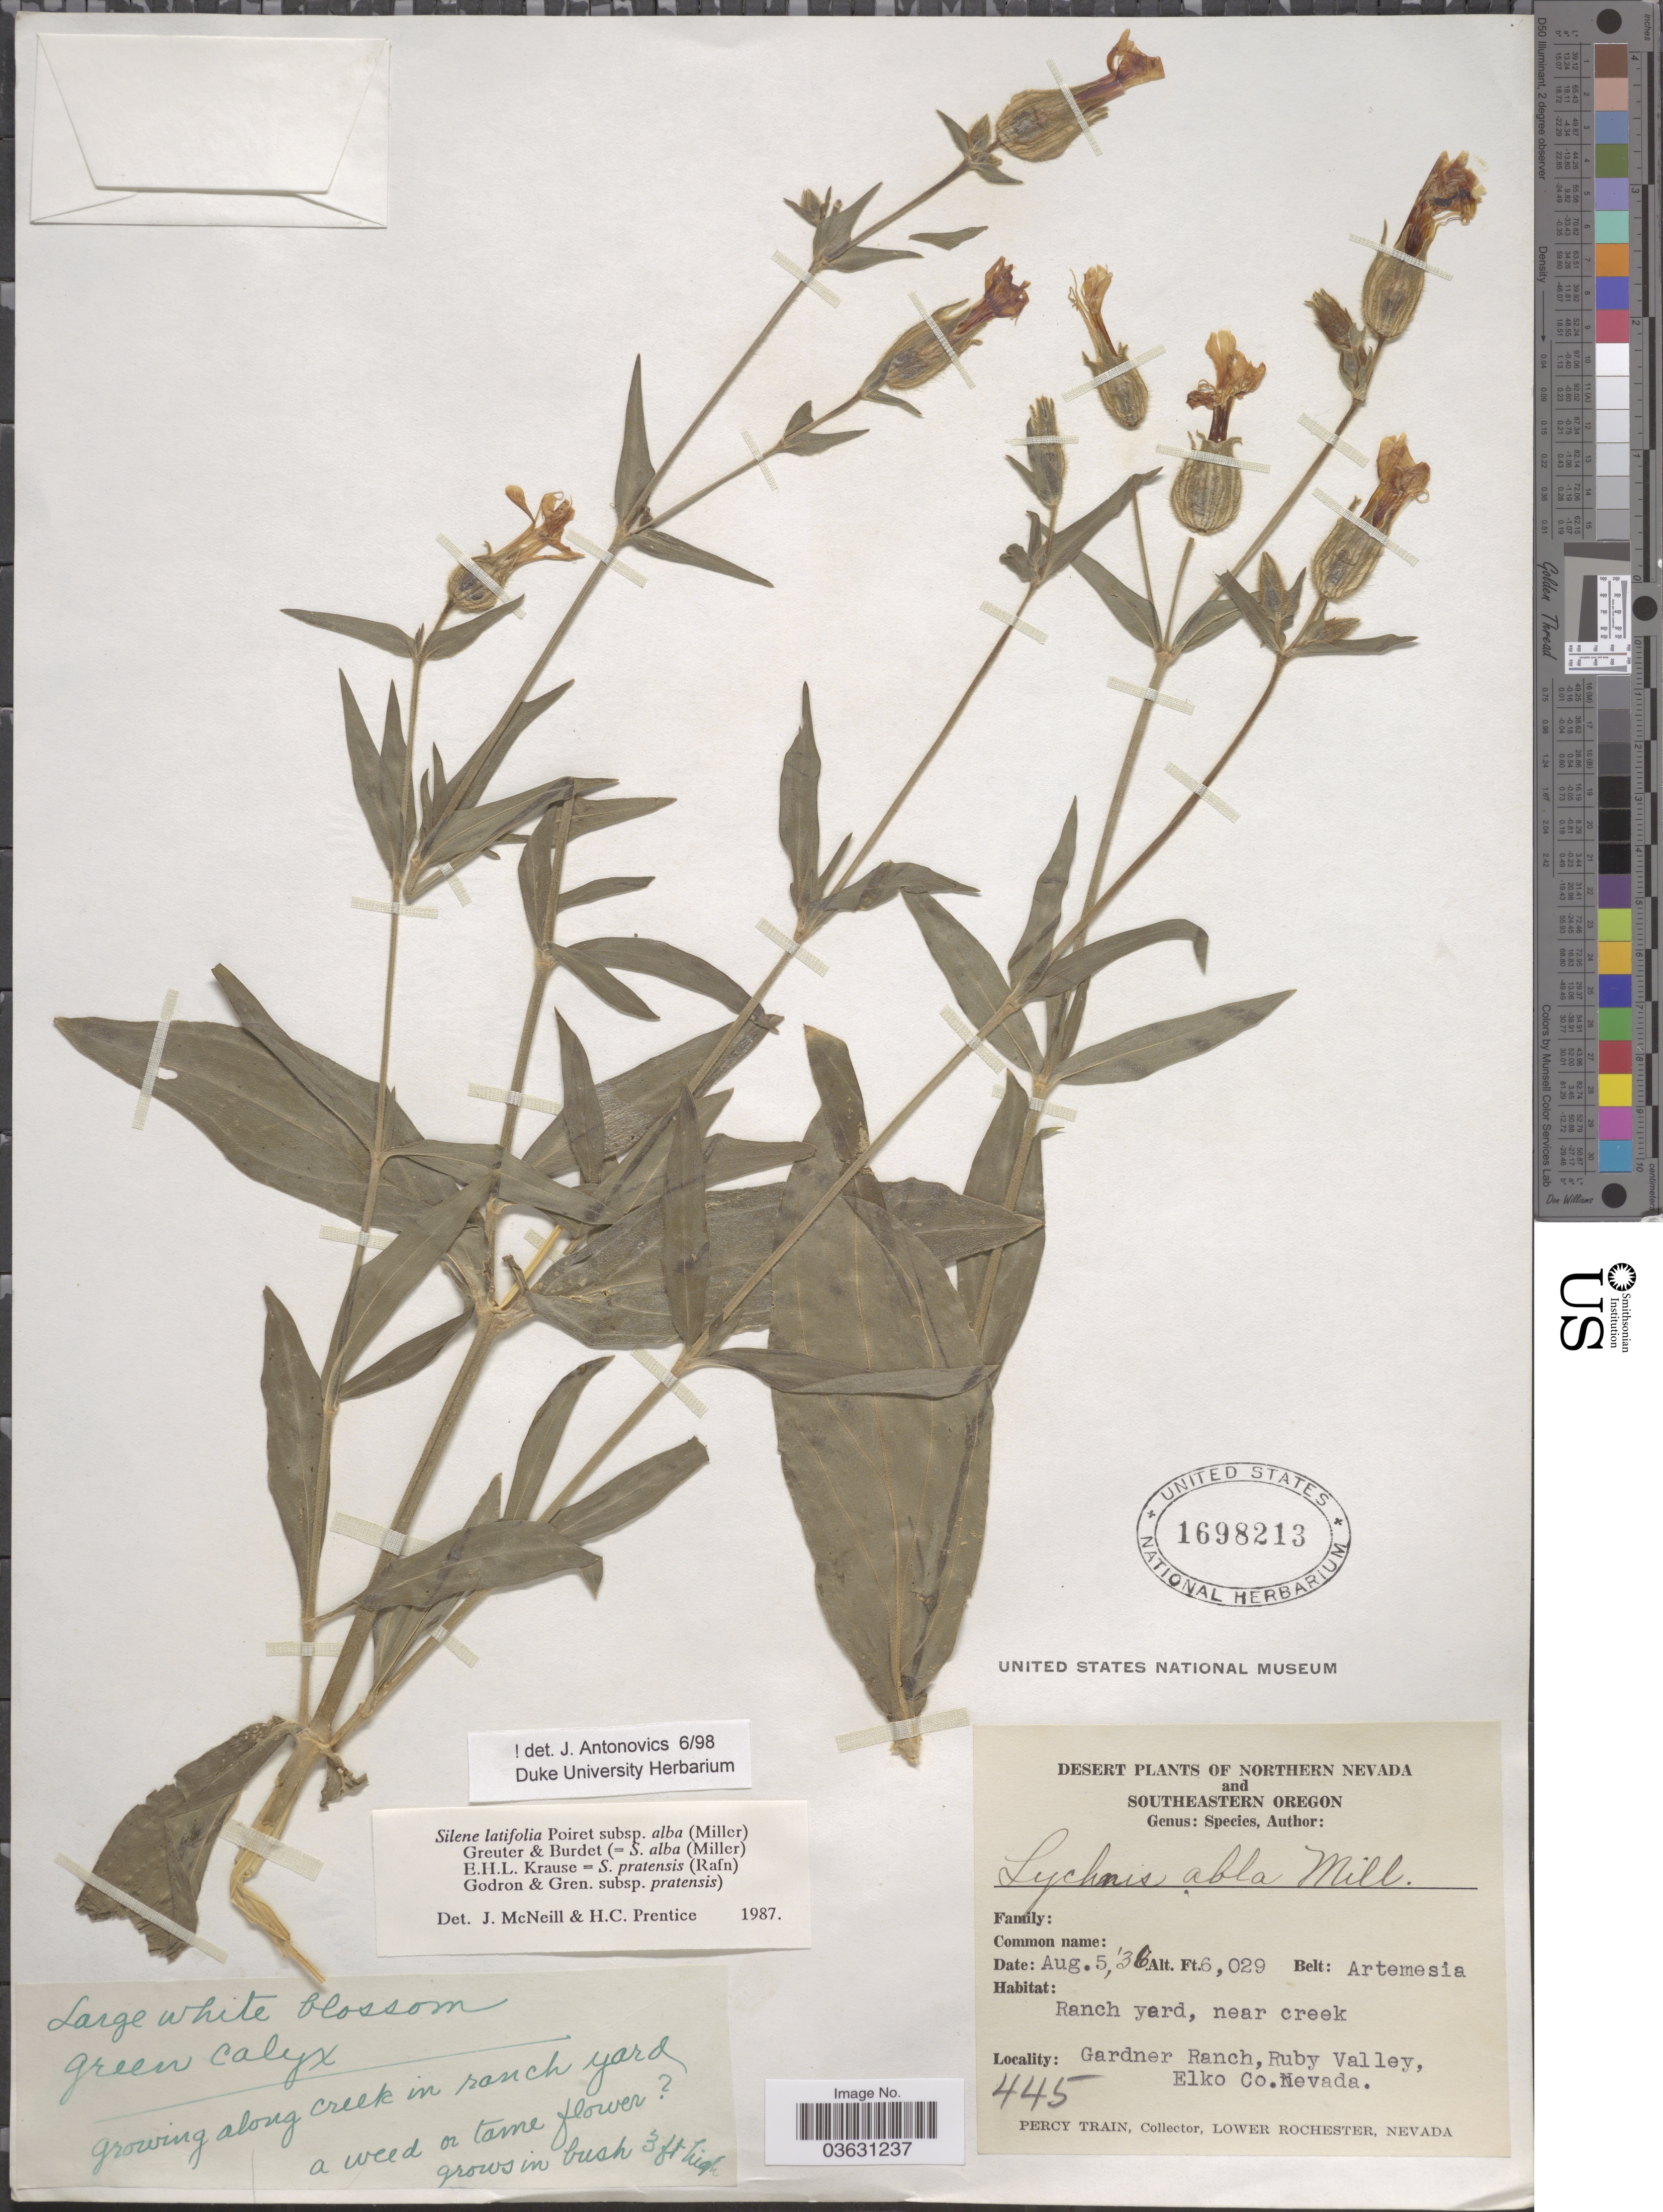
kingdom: Plantae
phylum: Tracheophyta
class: Magnoliopsida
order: Caryophyllales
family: Caryophyllaceae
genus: Silene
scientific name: Silene latifolia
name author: Poir.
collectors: P. Train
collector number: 445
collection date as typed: Transcribed d/m/y: 5/8/36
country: United States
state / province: Nevada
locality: Northern Nevada. Belt: Artemesia. Gardner Ranch, Ruby Valley, Elko Co.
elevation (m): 1838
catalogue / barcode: US 1698213